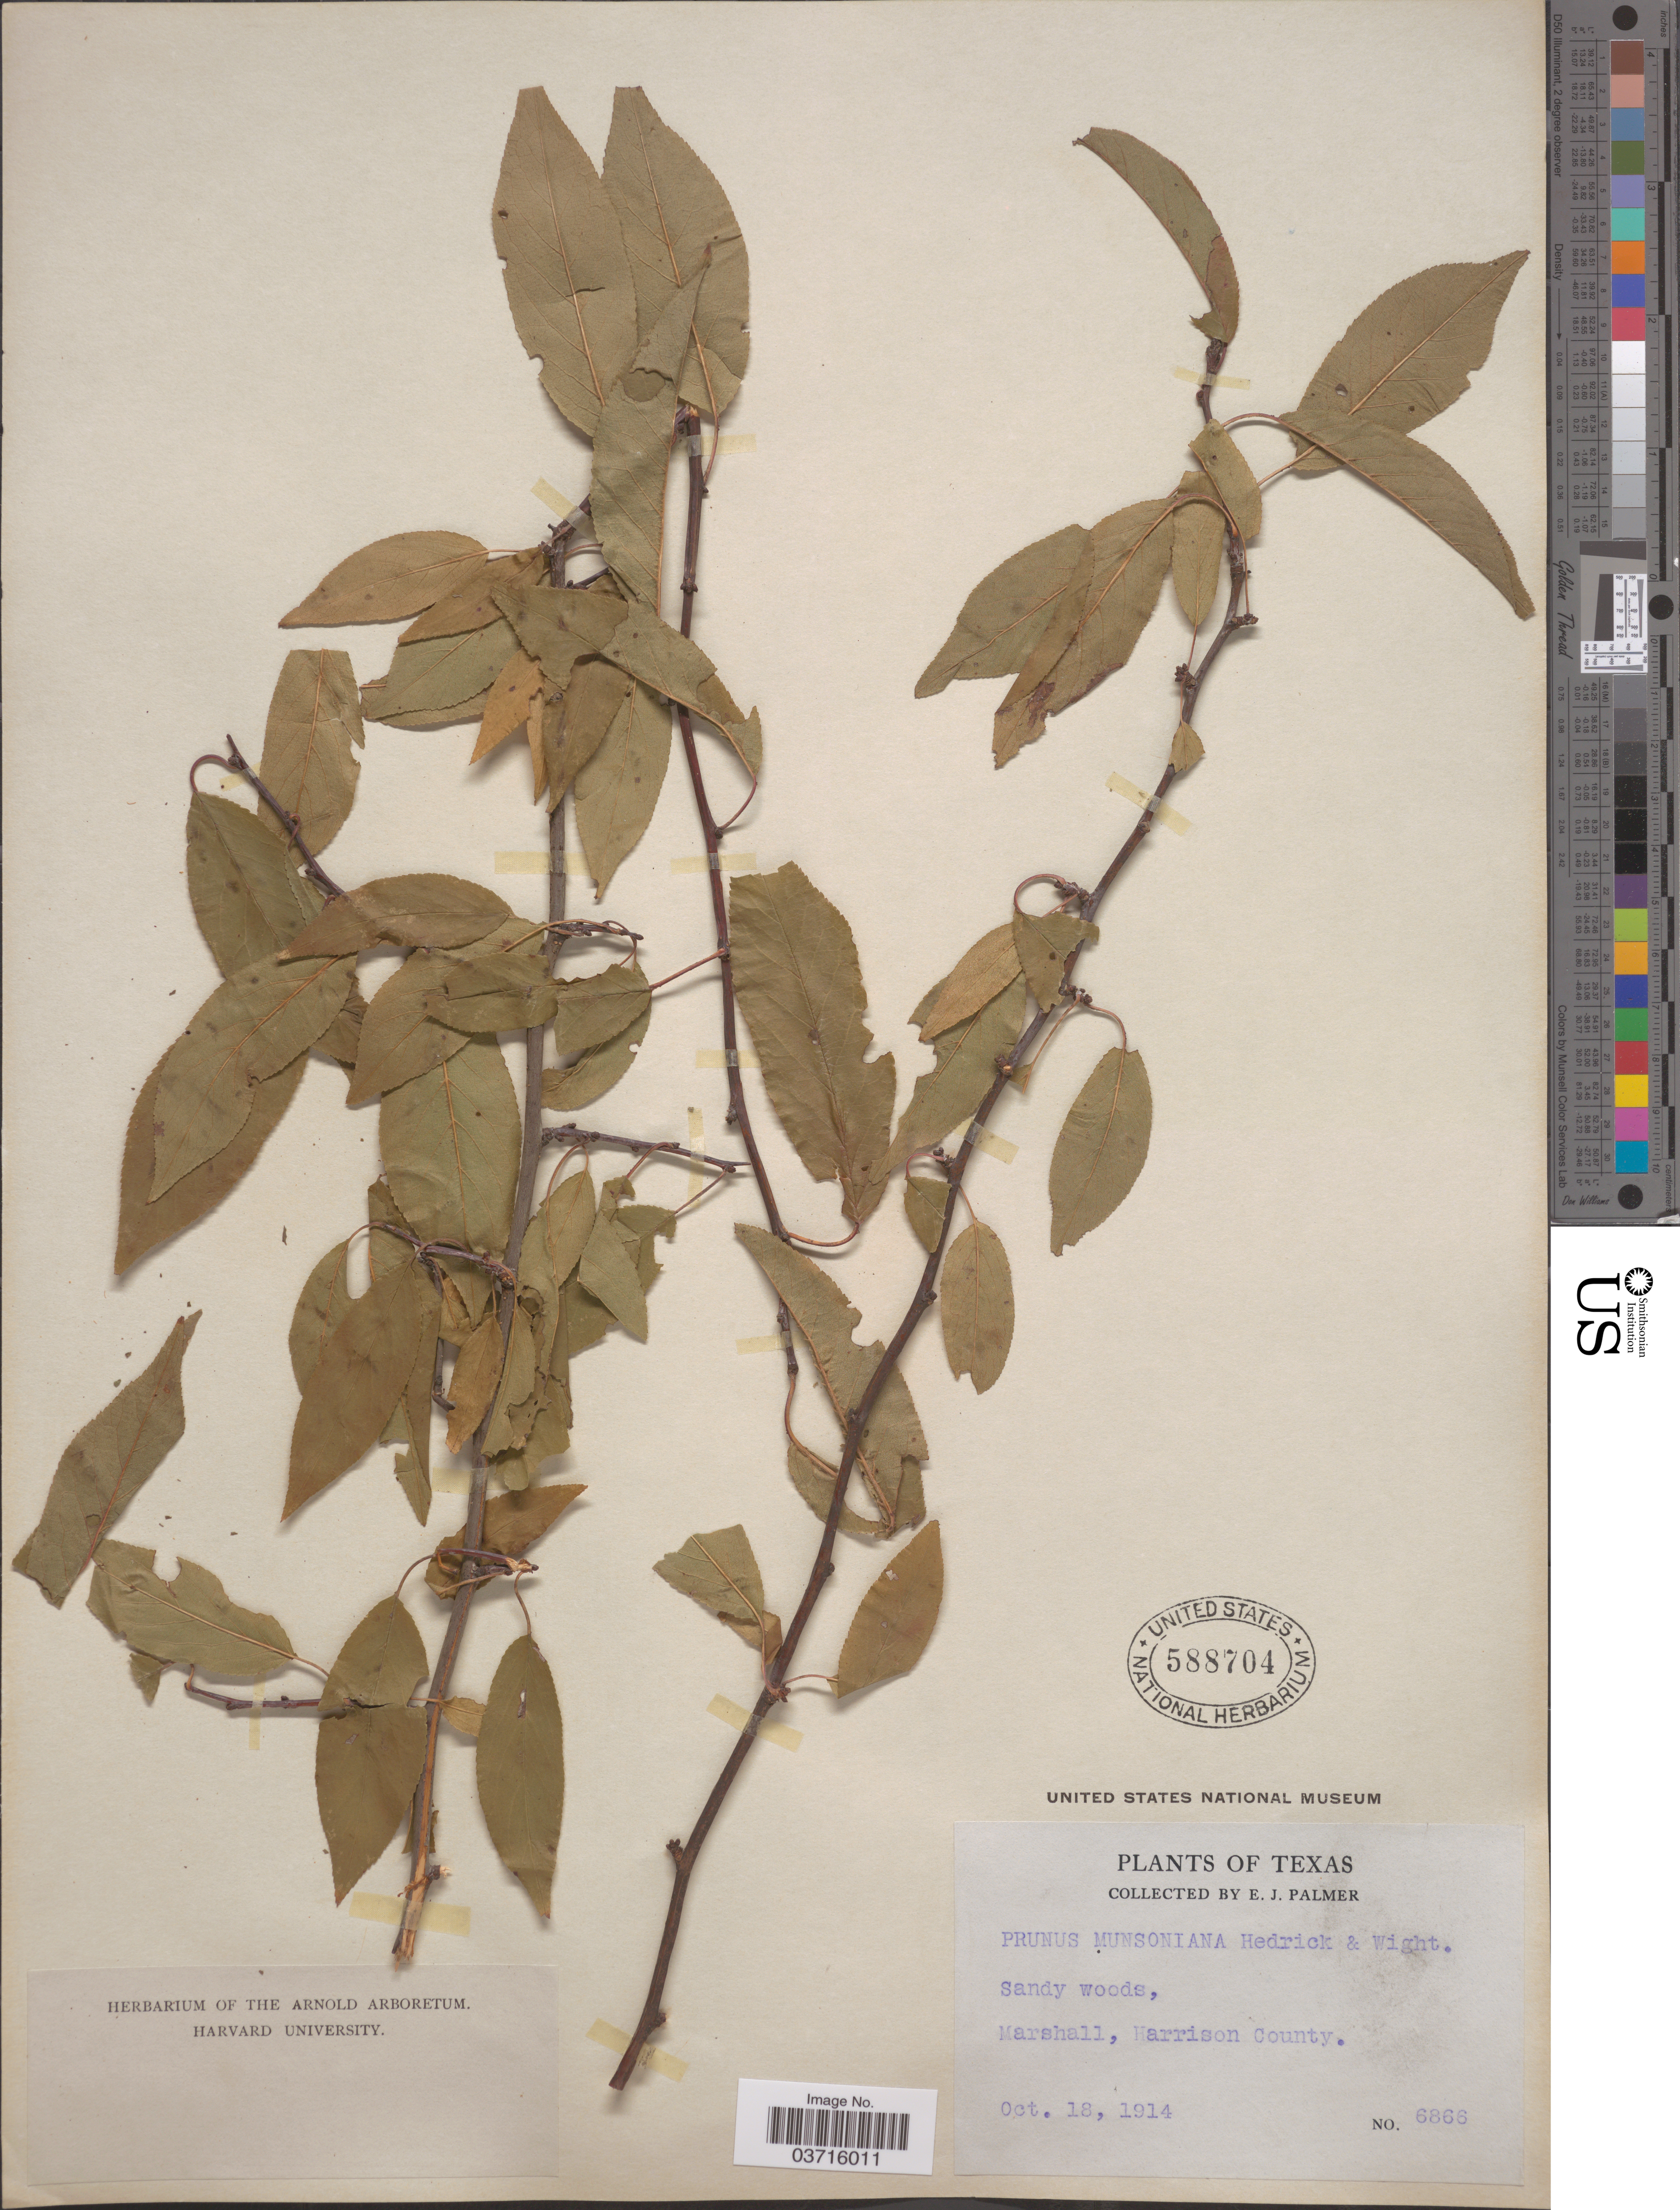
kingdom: Plantae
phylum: Tracheophyta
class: Magnoliopsida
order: Rosales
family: Rosaceae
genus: Prunus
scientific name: Prunus munsoniana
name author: W. Wight & Hedrick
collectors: E. J. Palmer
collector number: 6866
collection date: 1914-10-18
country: United States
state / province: Texas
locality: Sandy woods, Marshall, Harrison County.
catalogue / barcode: US 588704